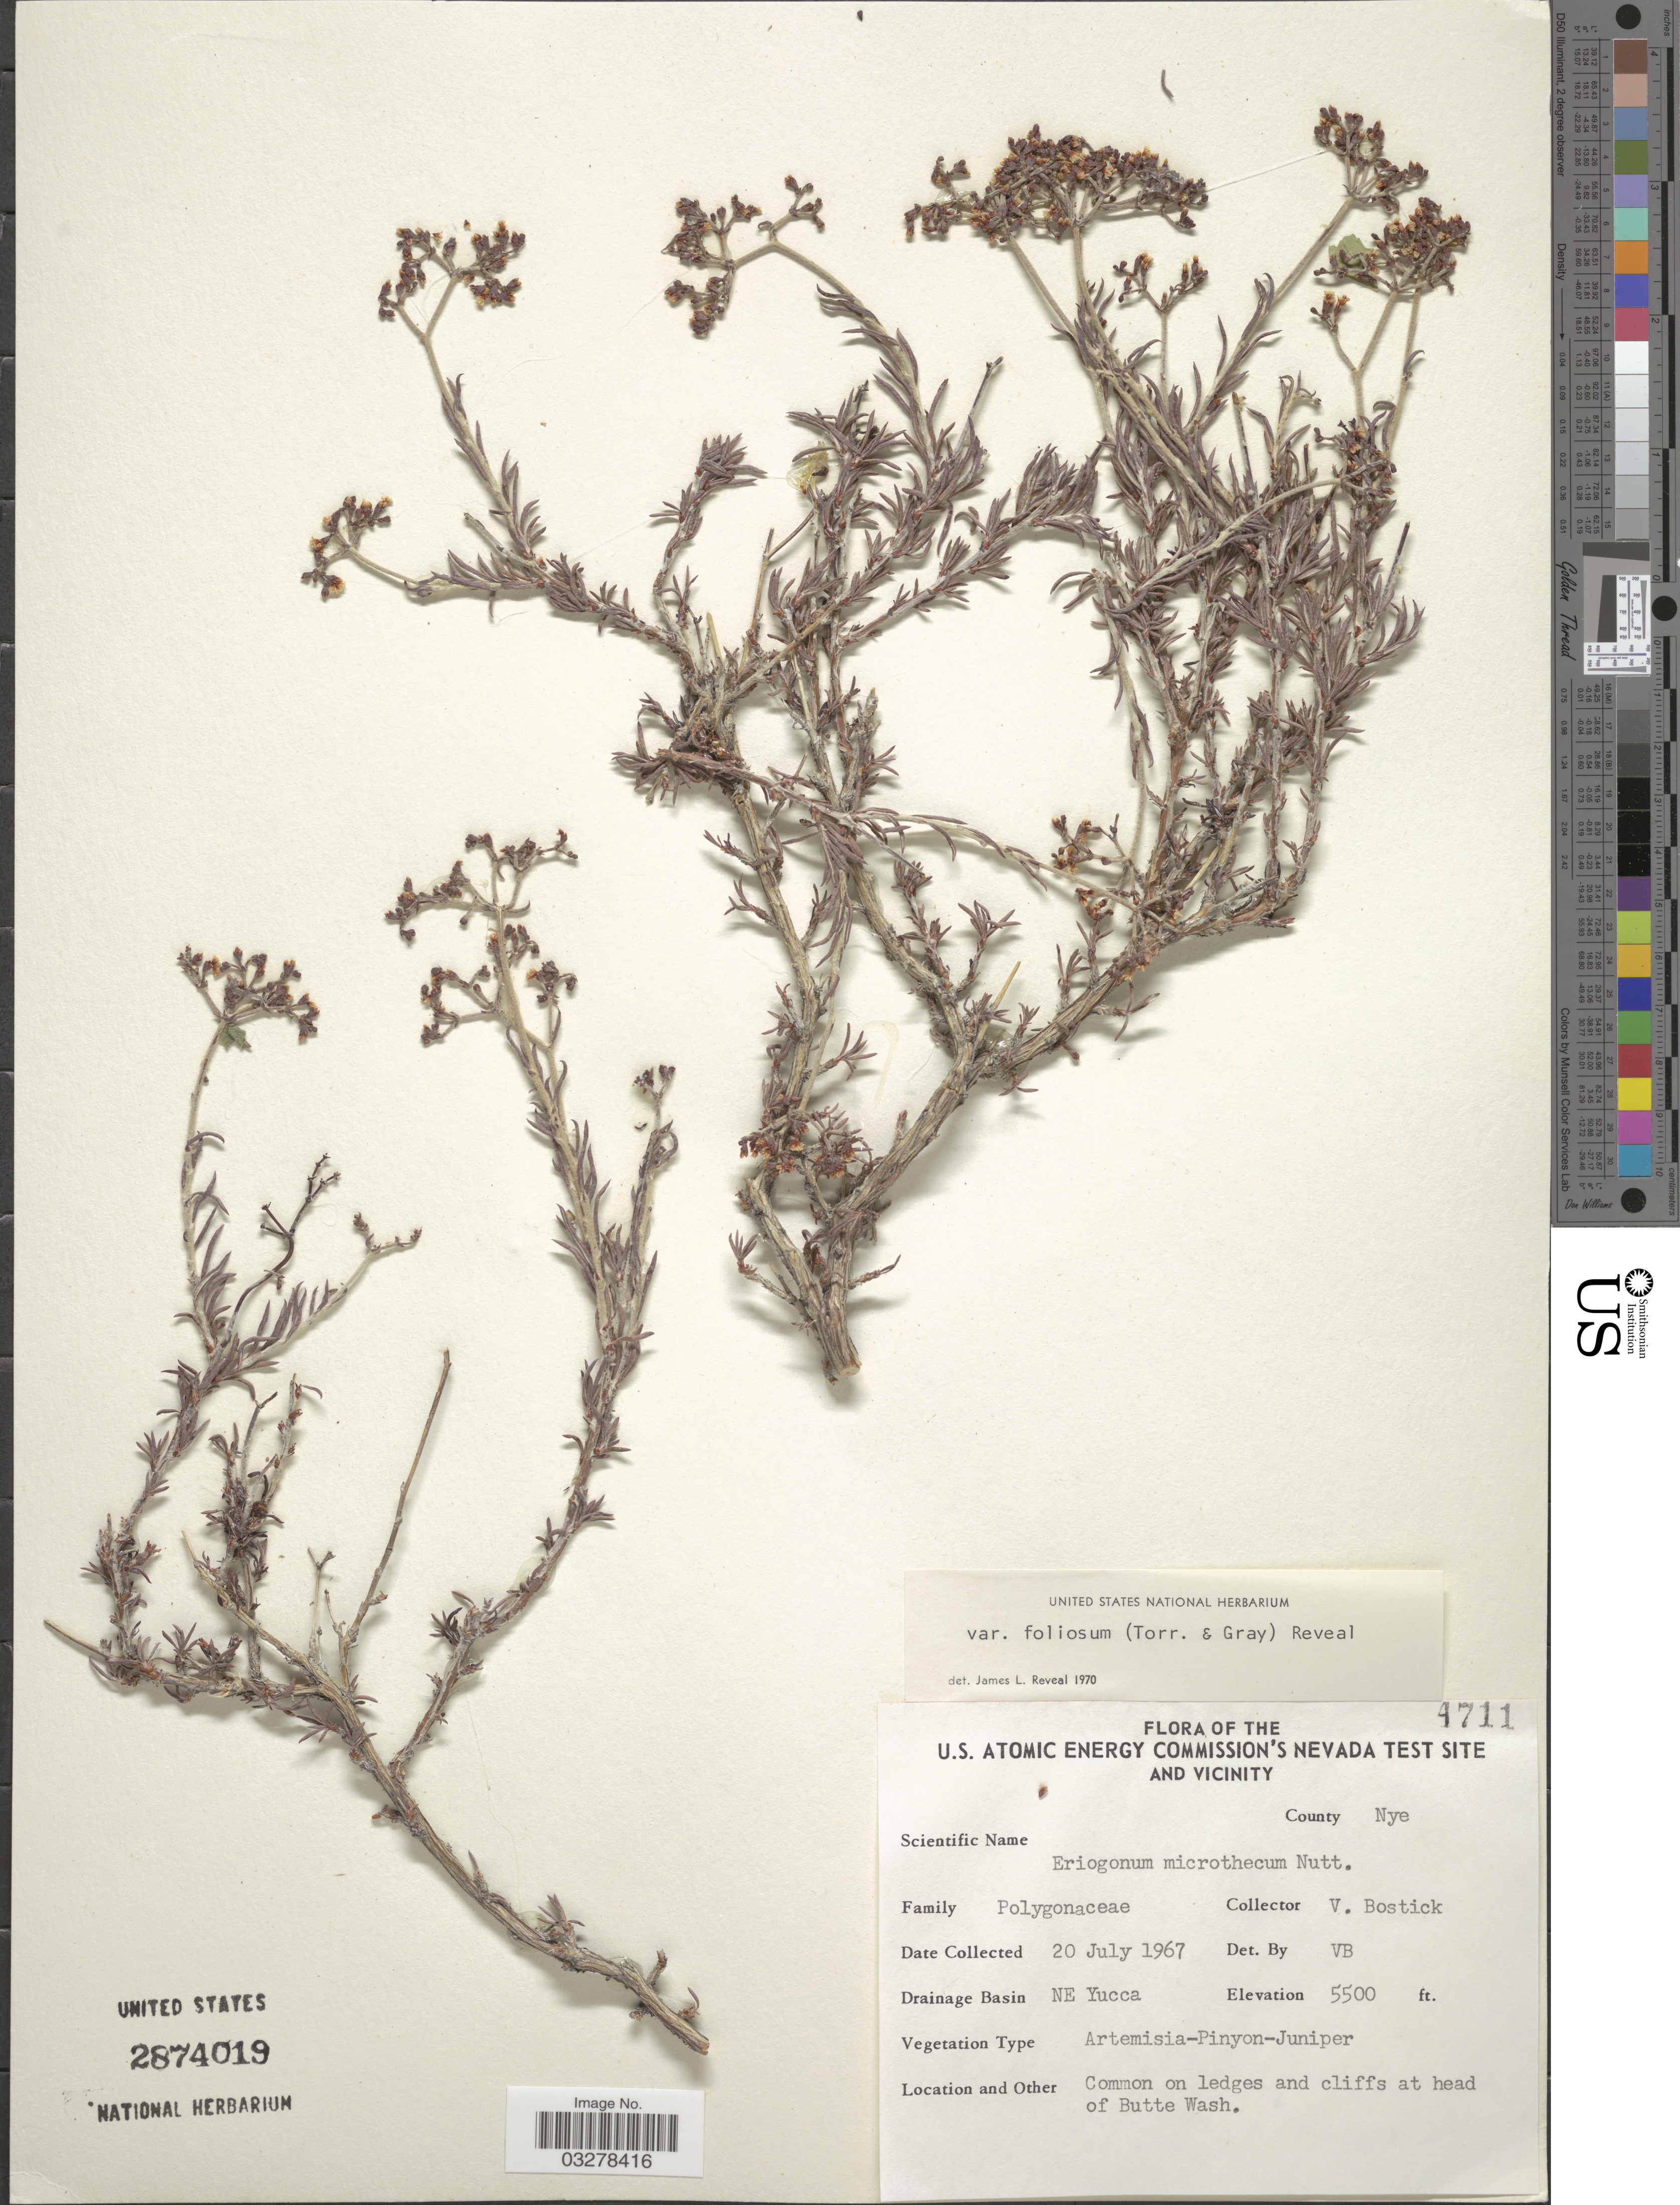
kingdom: Plantae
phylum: Tracheophyta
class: Magnoliopsida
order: Caryophyllales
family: Polygonaceae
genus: Eriogonum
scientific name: Eriogonum microtheca var. foliosum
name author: (Torr. & A. Gray) Reveal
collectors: V. Bostick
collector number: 4711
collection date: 1967-07-20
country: United States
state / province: Nevada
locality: U.S. Atomic Energy Commission's Nevada Test Site and Vicinity. County Nye. Drainage Basin NE Yucca. Common on ledges and cliffs at head of Butte Wash.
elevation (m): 1676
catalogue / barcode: US 2874019